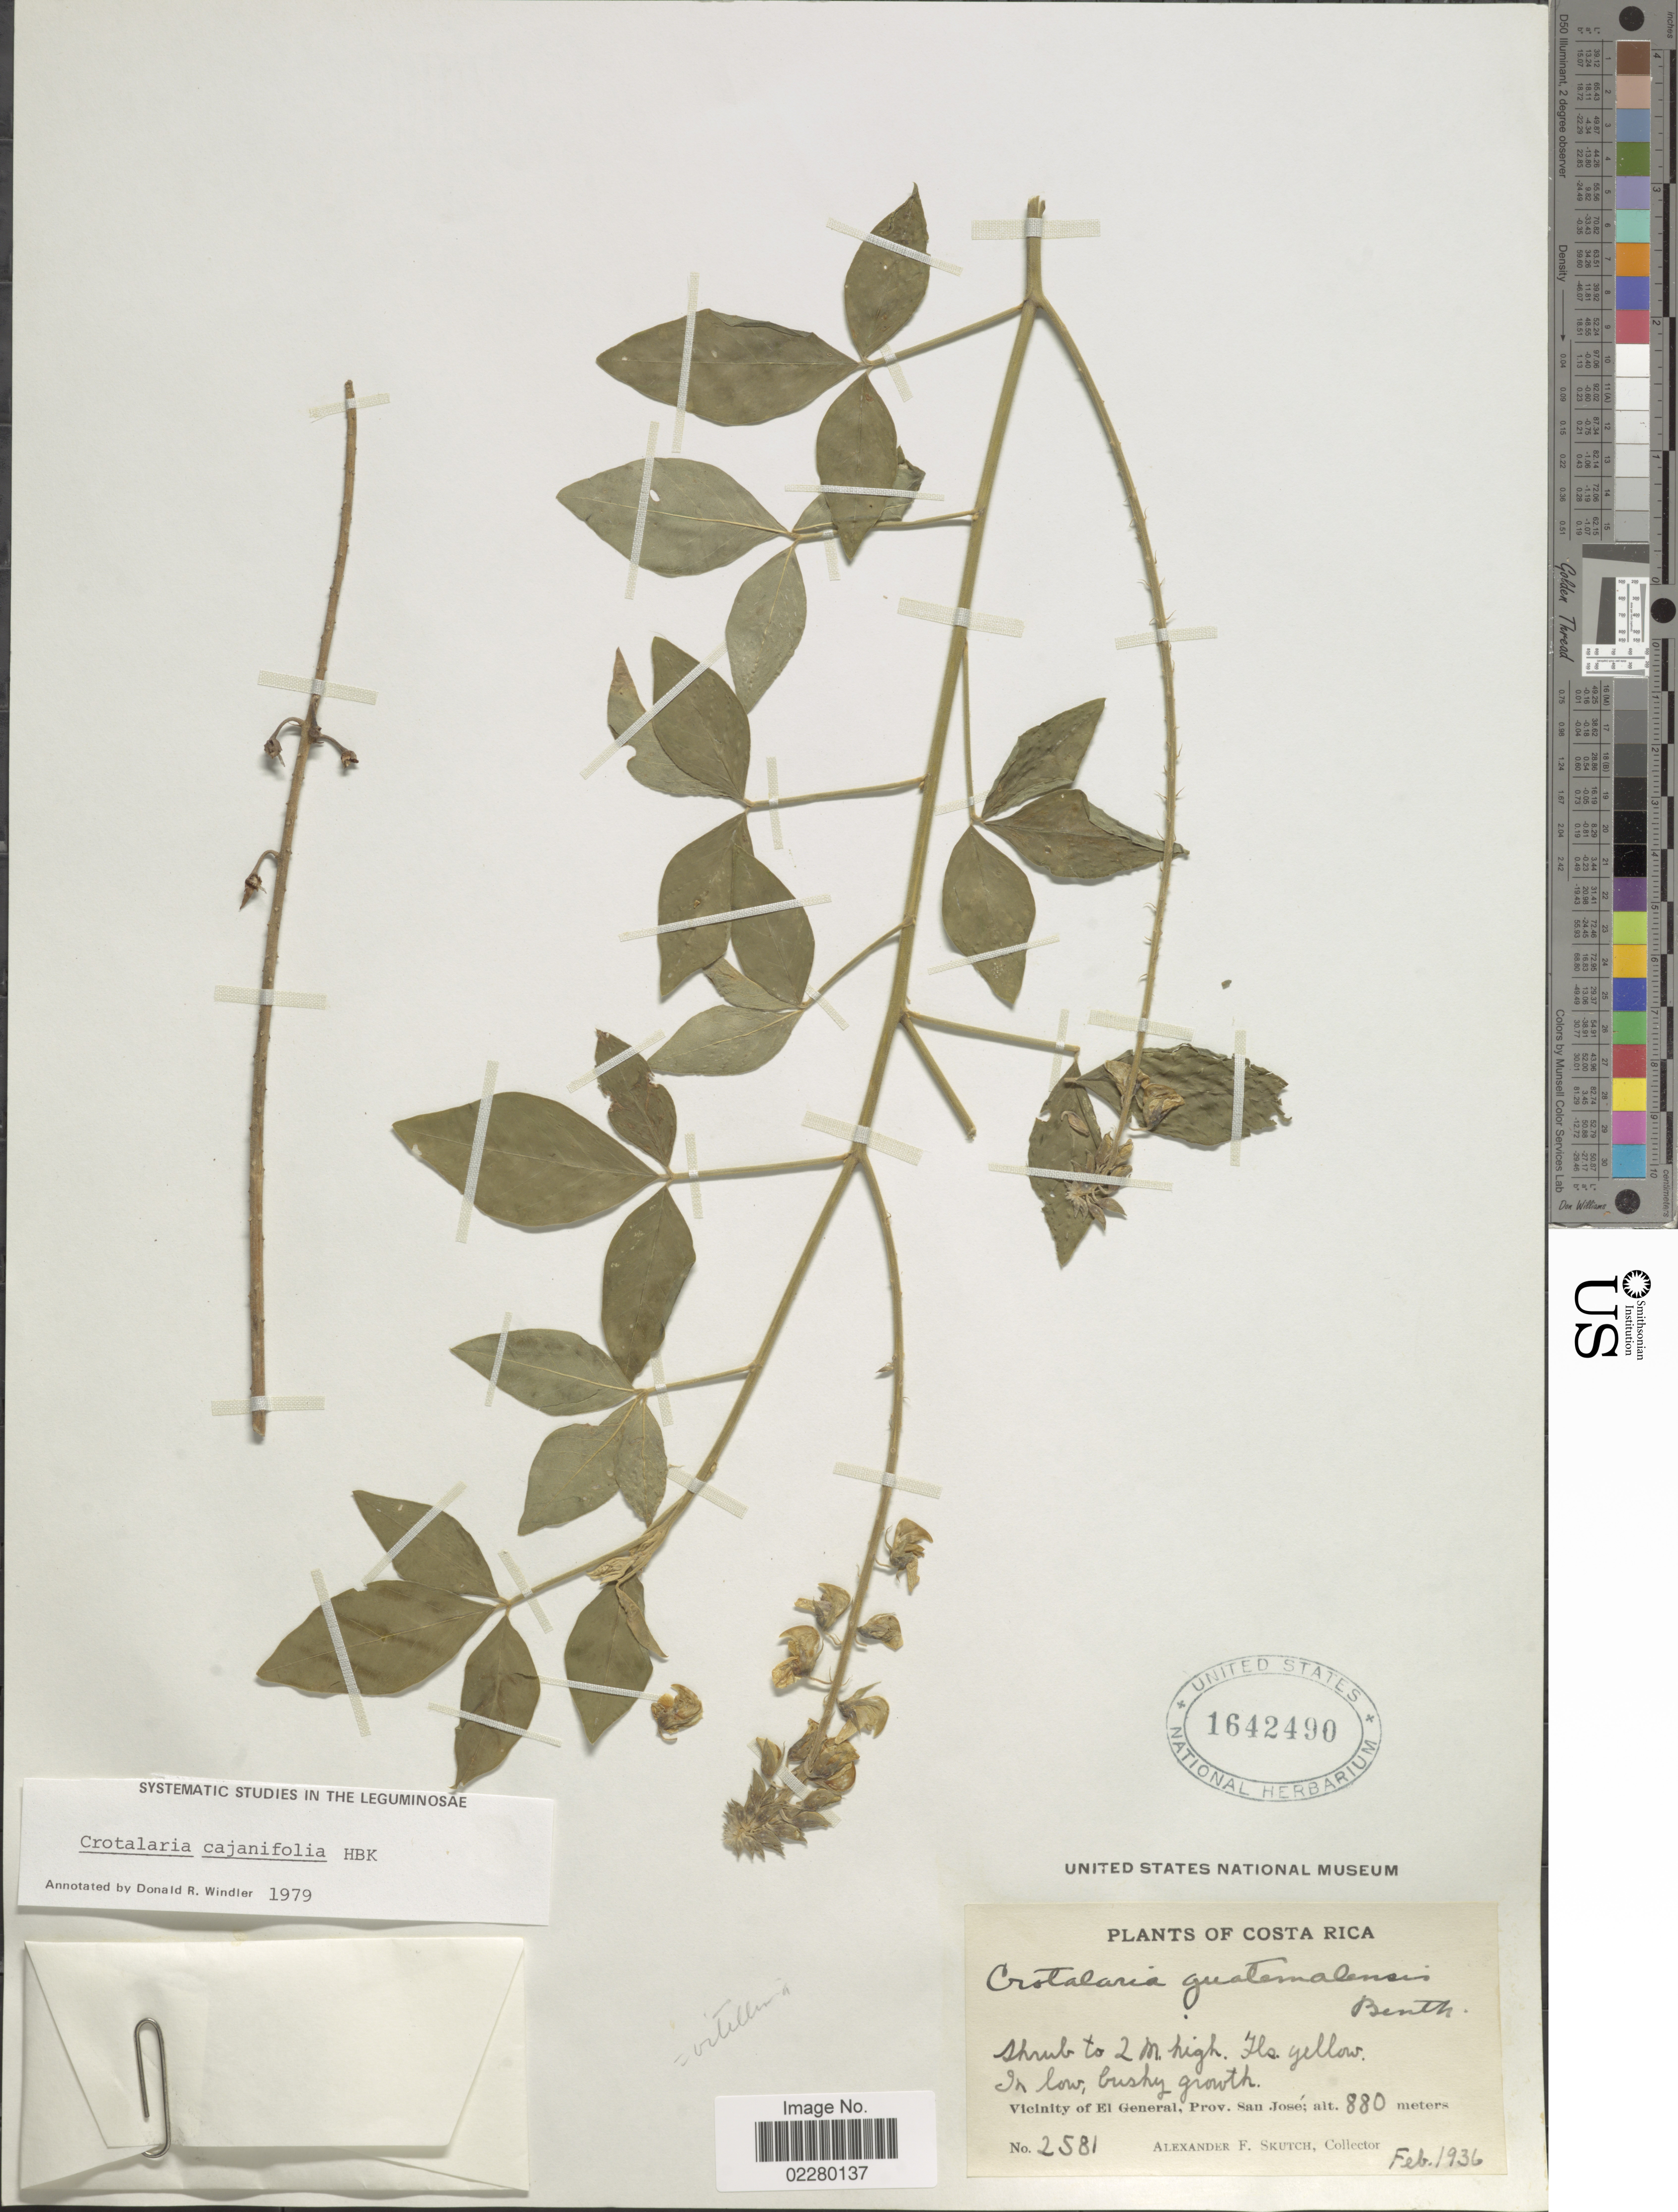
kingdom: Plantae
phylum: Tracheophyta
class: Magnoliopsida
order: Fabales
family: Fabaceae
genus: Crotalaria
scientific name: Crotalaria cajanifolia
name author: Kunth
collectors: A. F. Skutch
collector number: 2581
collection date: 1936-02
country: Costa Rica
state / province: San José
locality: Vicinity of El General, Prov. San José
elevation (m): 880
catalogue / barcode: US 1642490